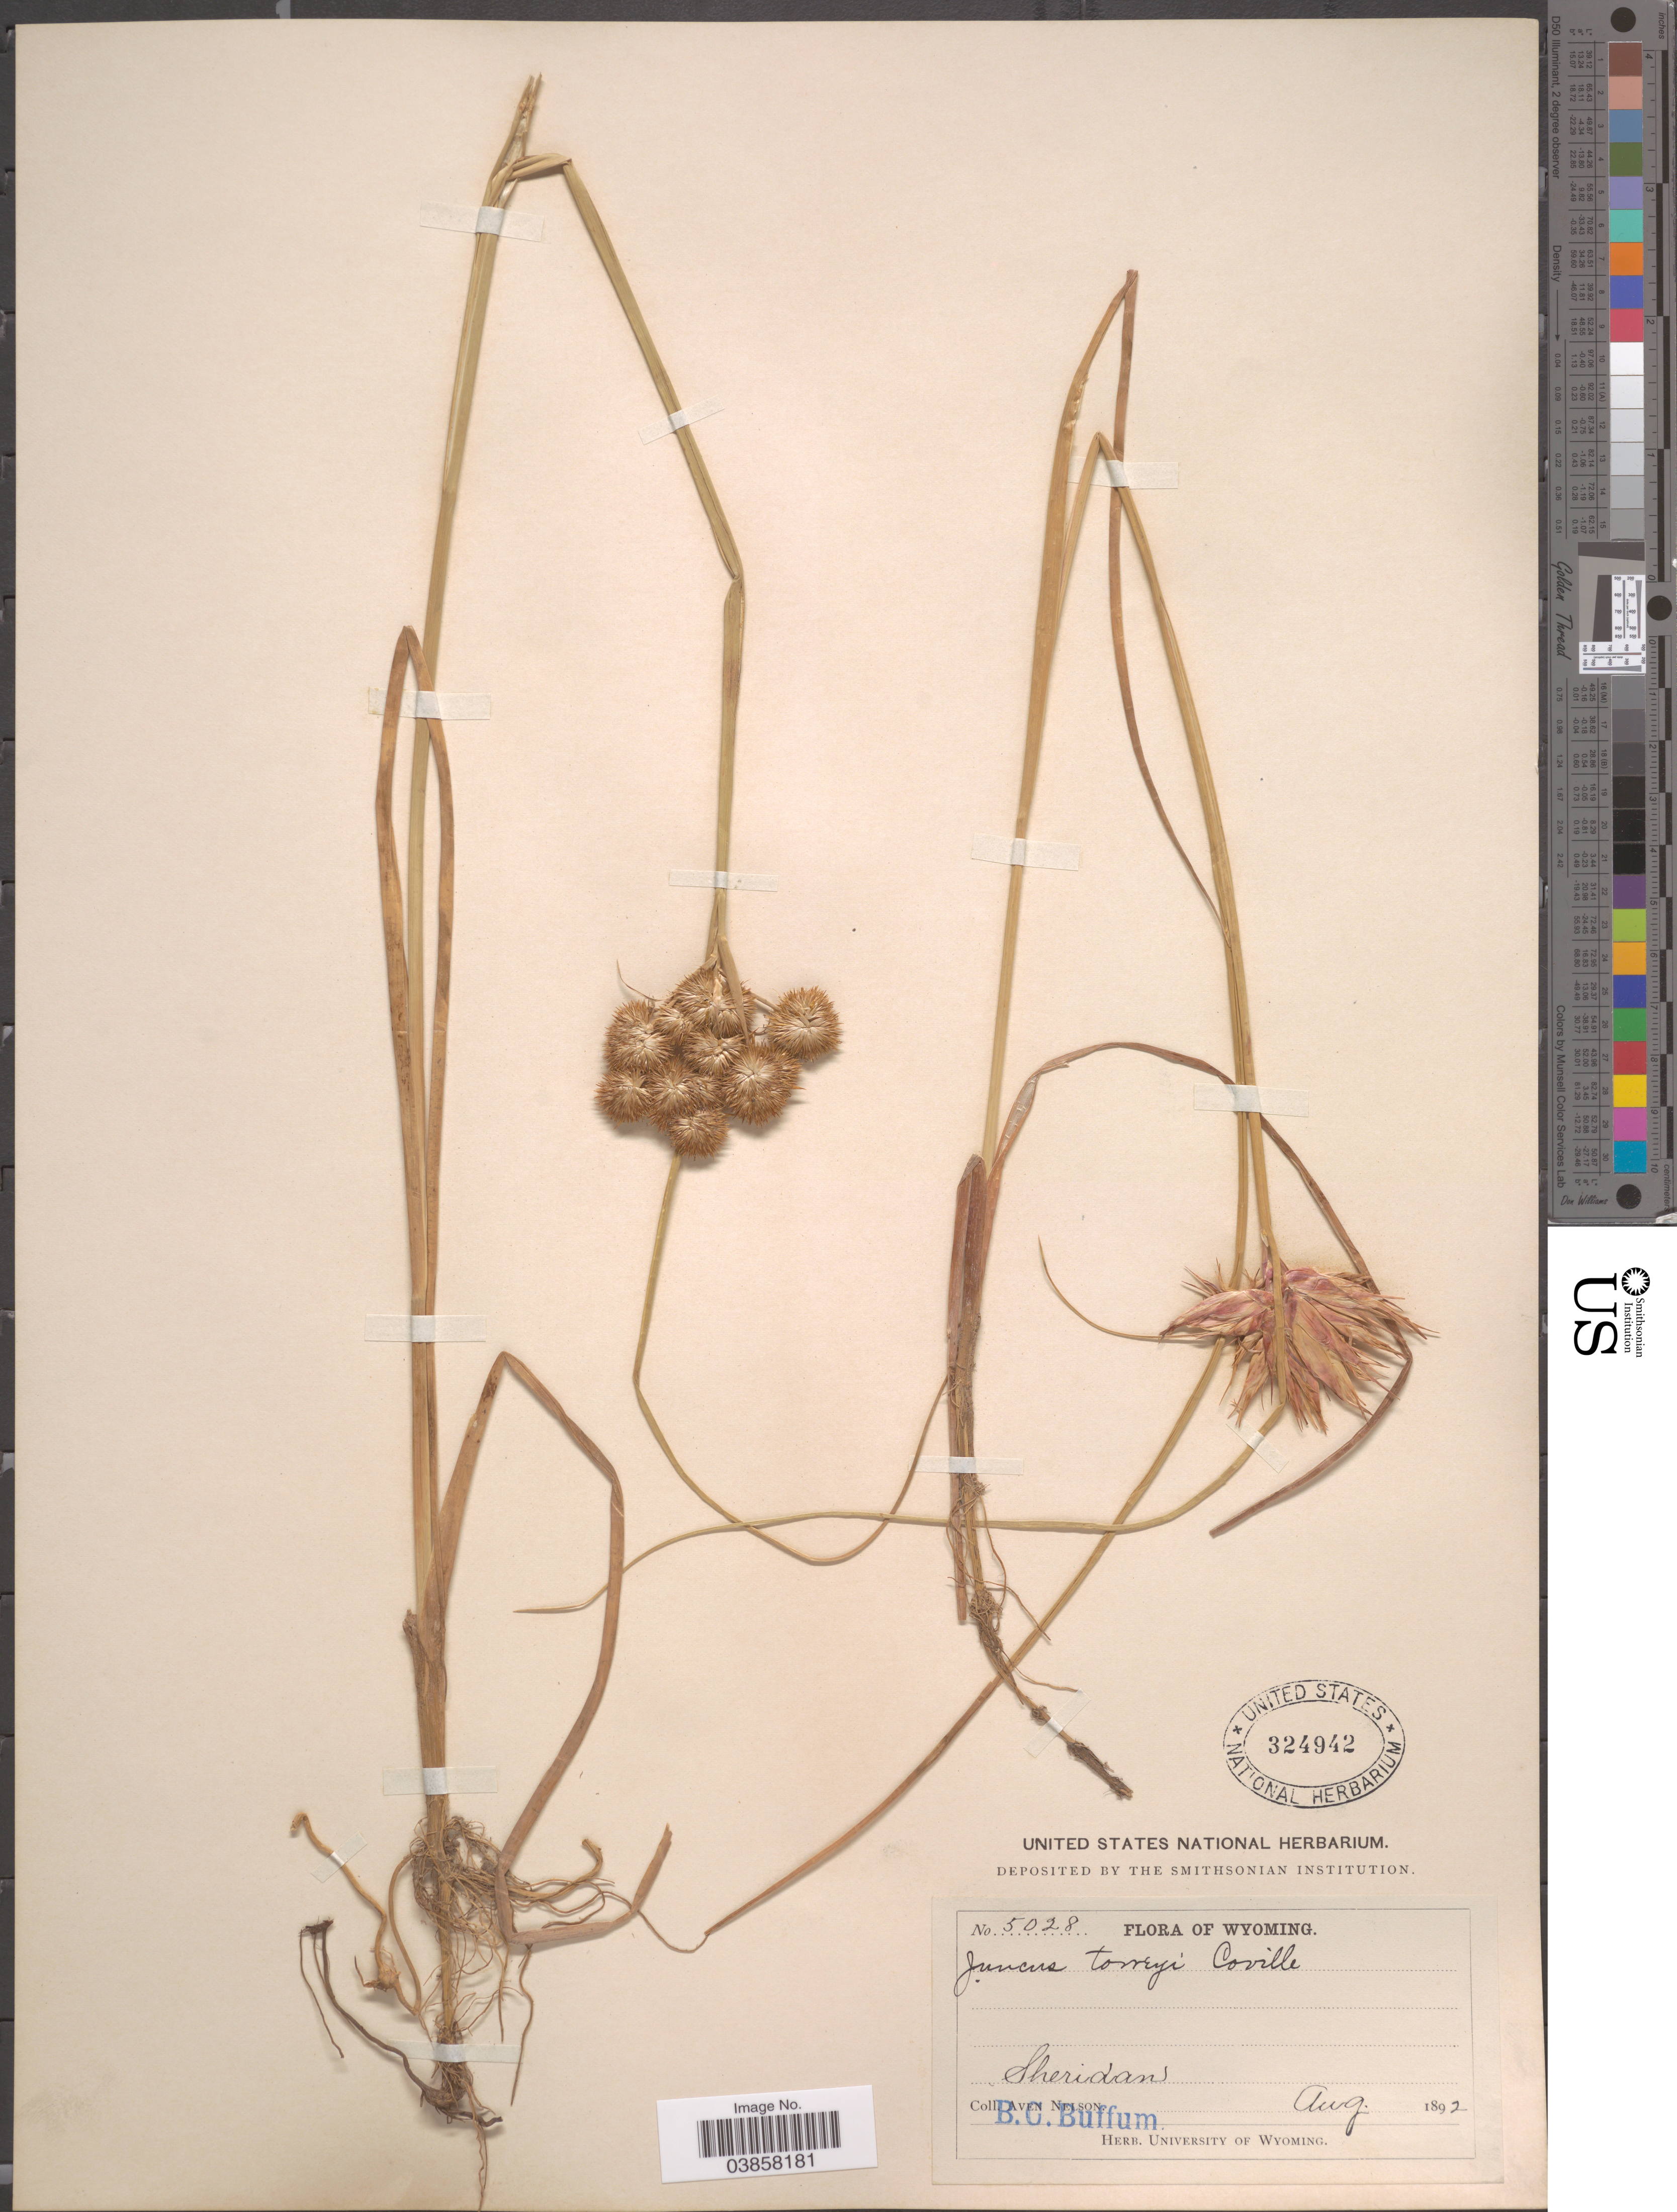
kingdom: Plantae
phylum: Tracheophyta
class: Liliopsida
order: Poales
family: Juncaceae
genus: Juncus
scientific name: Juncus torreyi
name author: Coville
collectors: A. Nelson & B. Buffum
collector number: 5028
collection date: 1892-08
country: United States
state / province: Wyoming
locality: Sheridan.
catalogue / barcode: US 324942